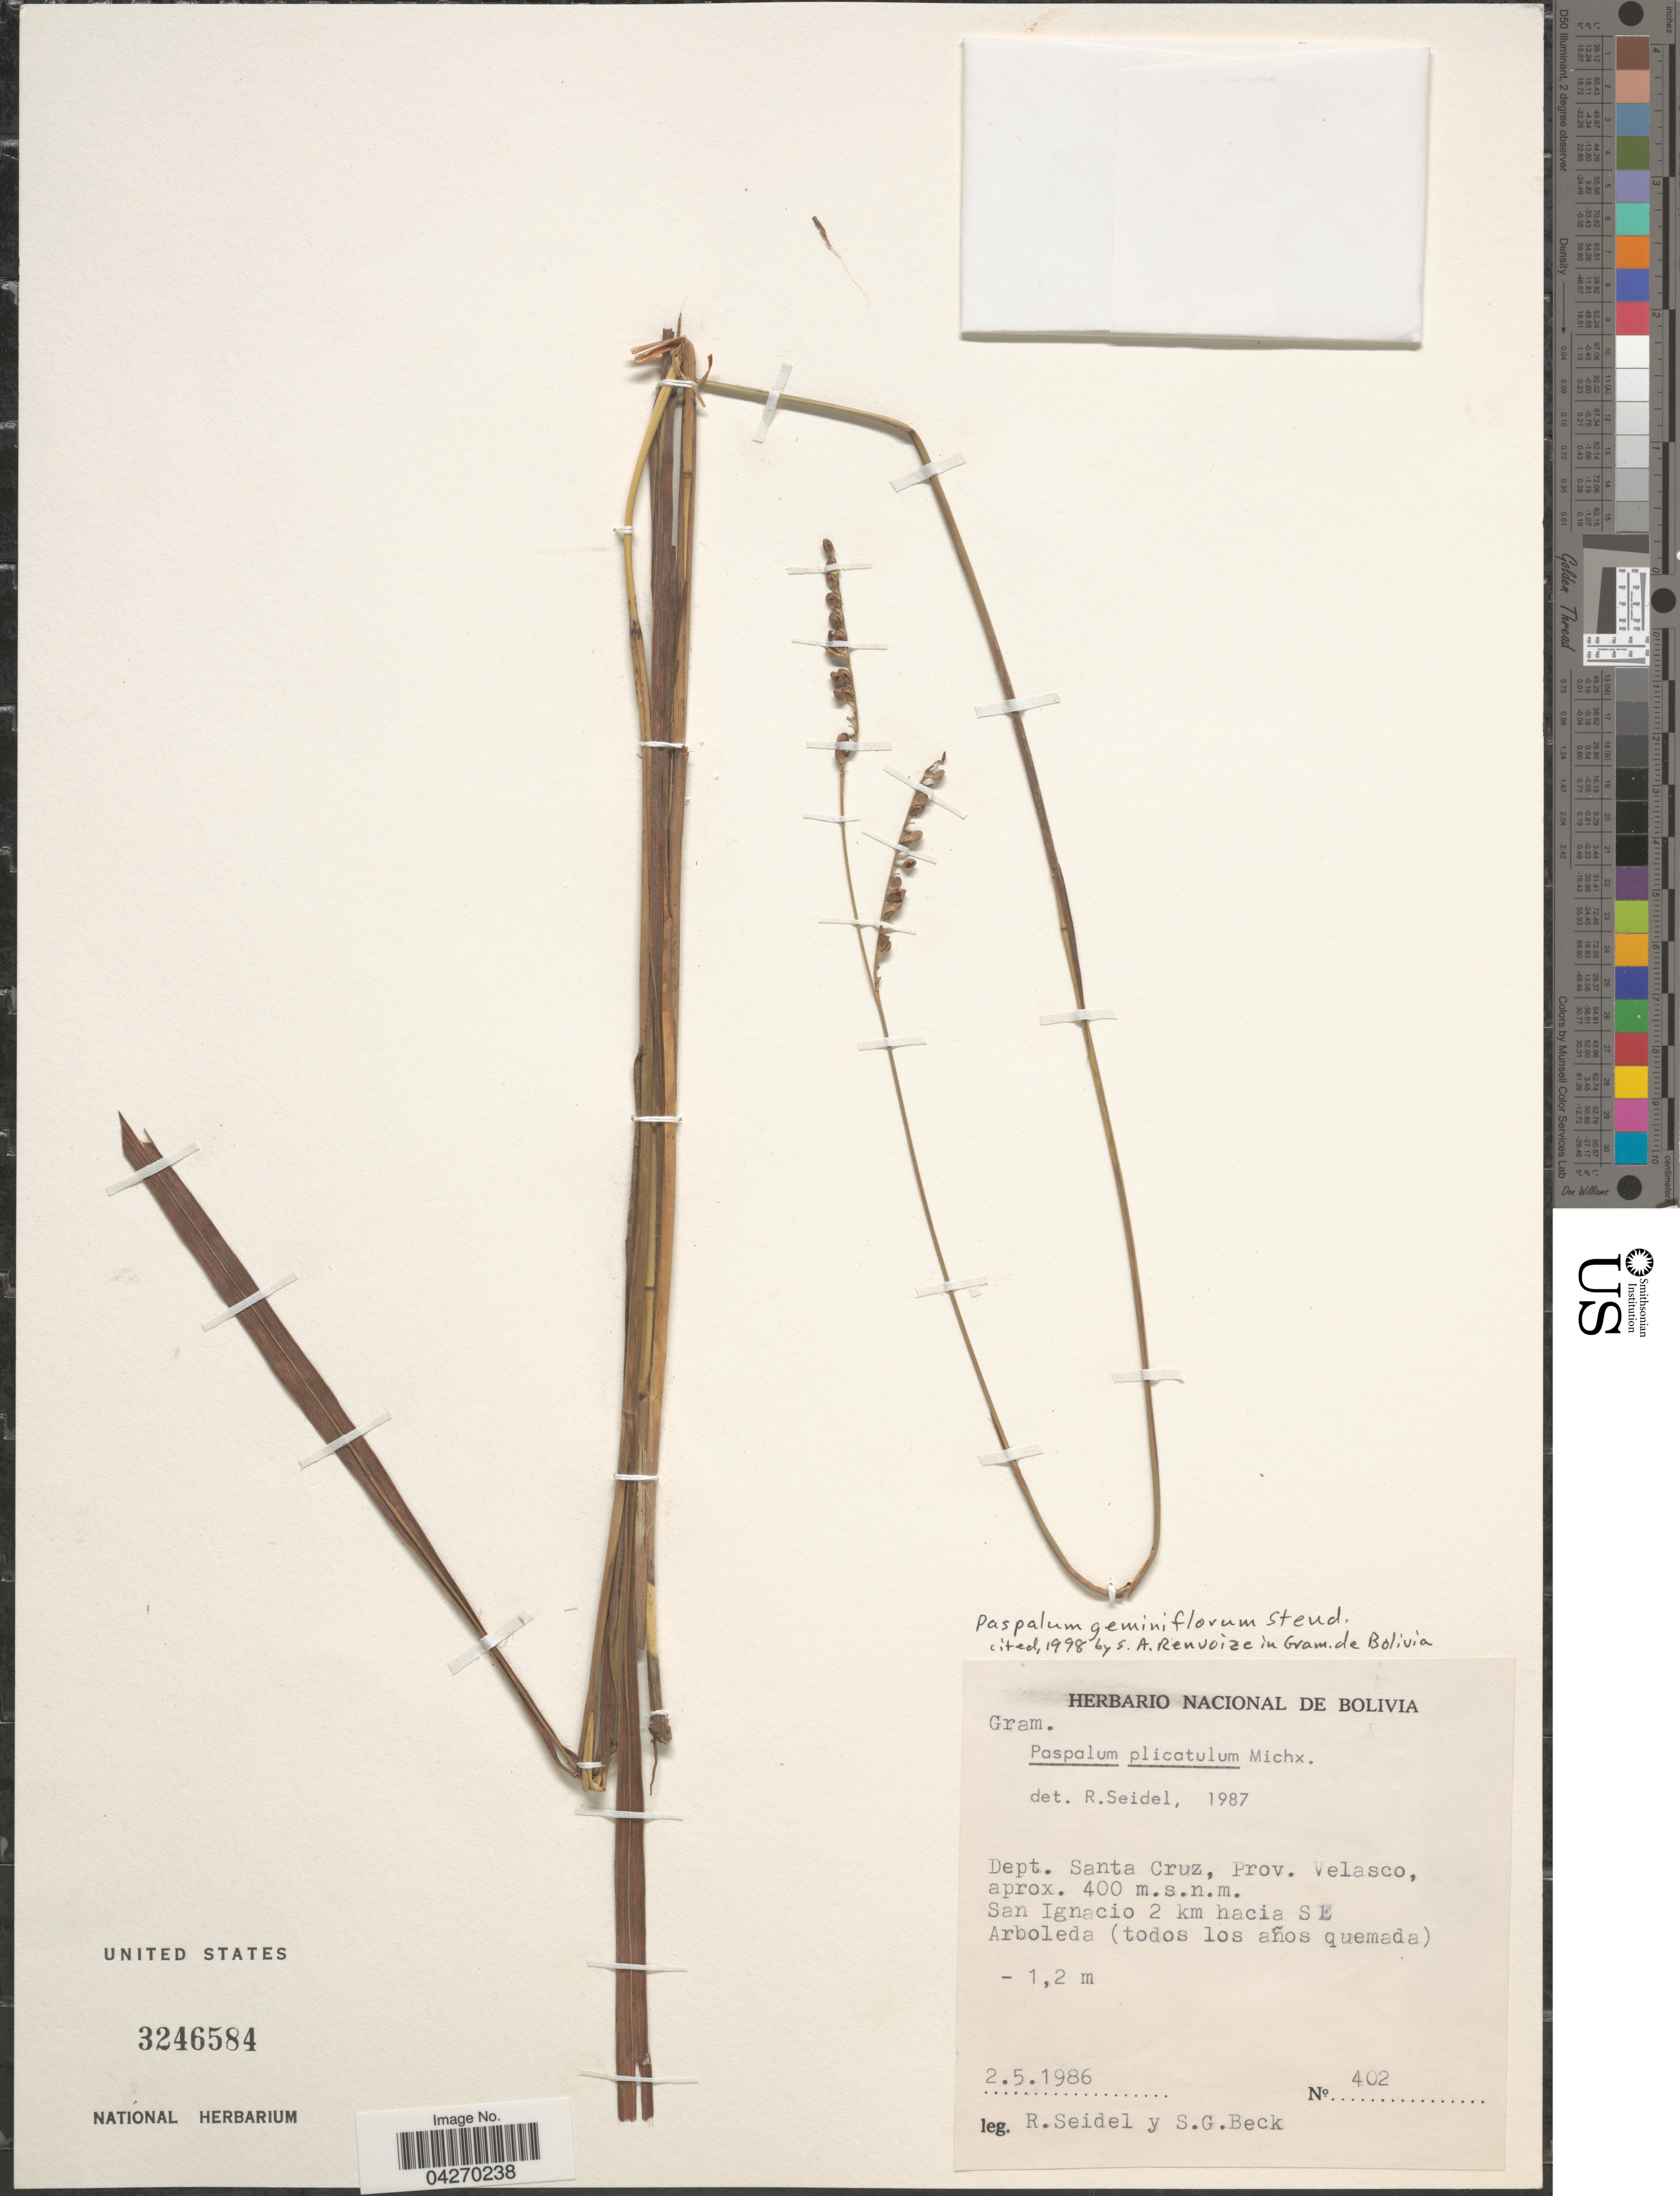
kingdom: Plantae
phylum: Tracheophyta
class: Liliopsida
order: Poales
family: Poaceae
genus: Paspalum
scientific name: Paspalum geminiflorum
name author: Steud.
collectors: R. Seidel & S. G. Beck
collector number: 402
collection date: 1986-05-02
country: Bolivia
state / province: Santa Cruz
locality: Dept. Santa Cruz, Prov. Velasco, San Ignacio 2 km hacias S E. Arboleda (todos los años quemada).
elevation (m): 400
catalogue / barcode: US 3246584